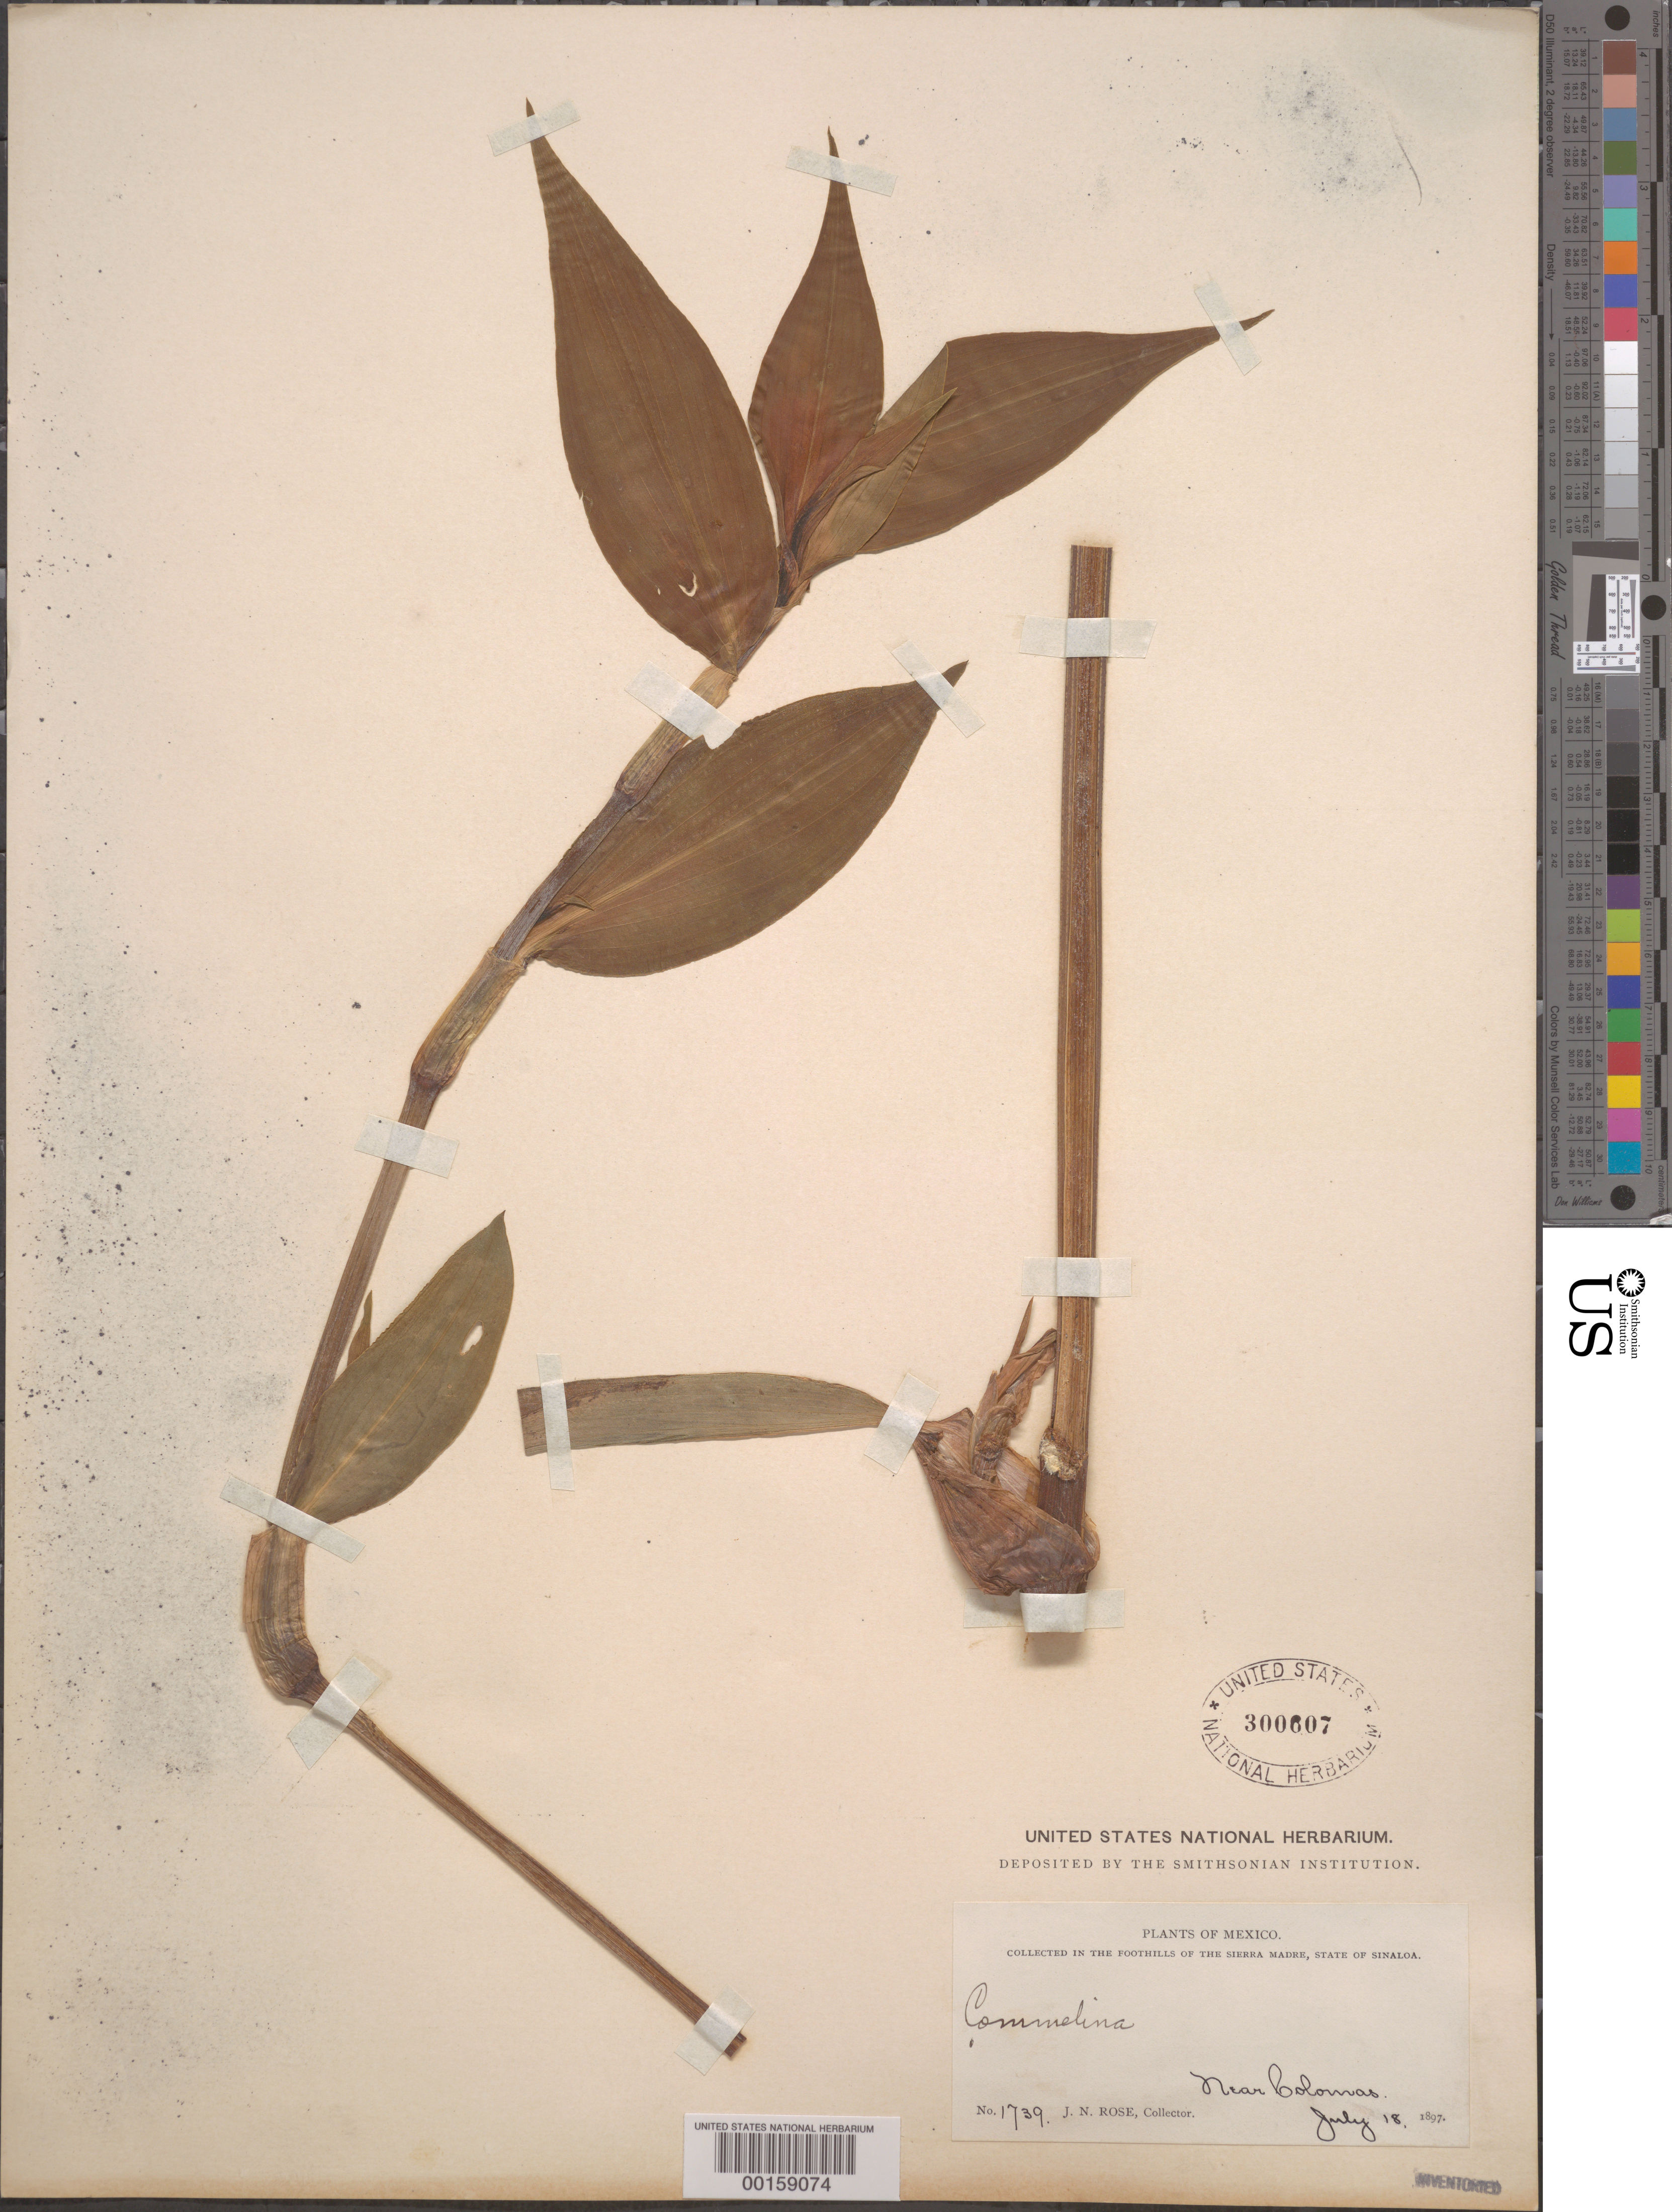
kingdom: Plantae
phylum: Tracheophyta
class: Liliopsida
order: Commelinales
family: Commelinaceae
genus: Commelina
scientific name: Commelina sp.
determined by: Faden, Robert B., (US), Smithsonian Institution - National Museum of Natural History (UNITED STATES)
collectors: J. N. Rose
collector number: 1739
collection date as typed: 18 Jul 1897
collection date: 1897-07-18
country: Mexico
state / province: Sinaloa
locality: Colomas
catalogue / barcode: US 300607